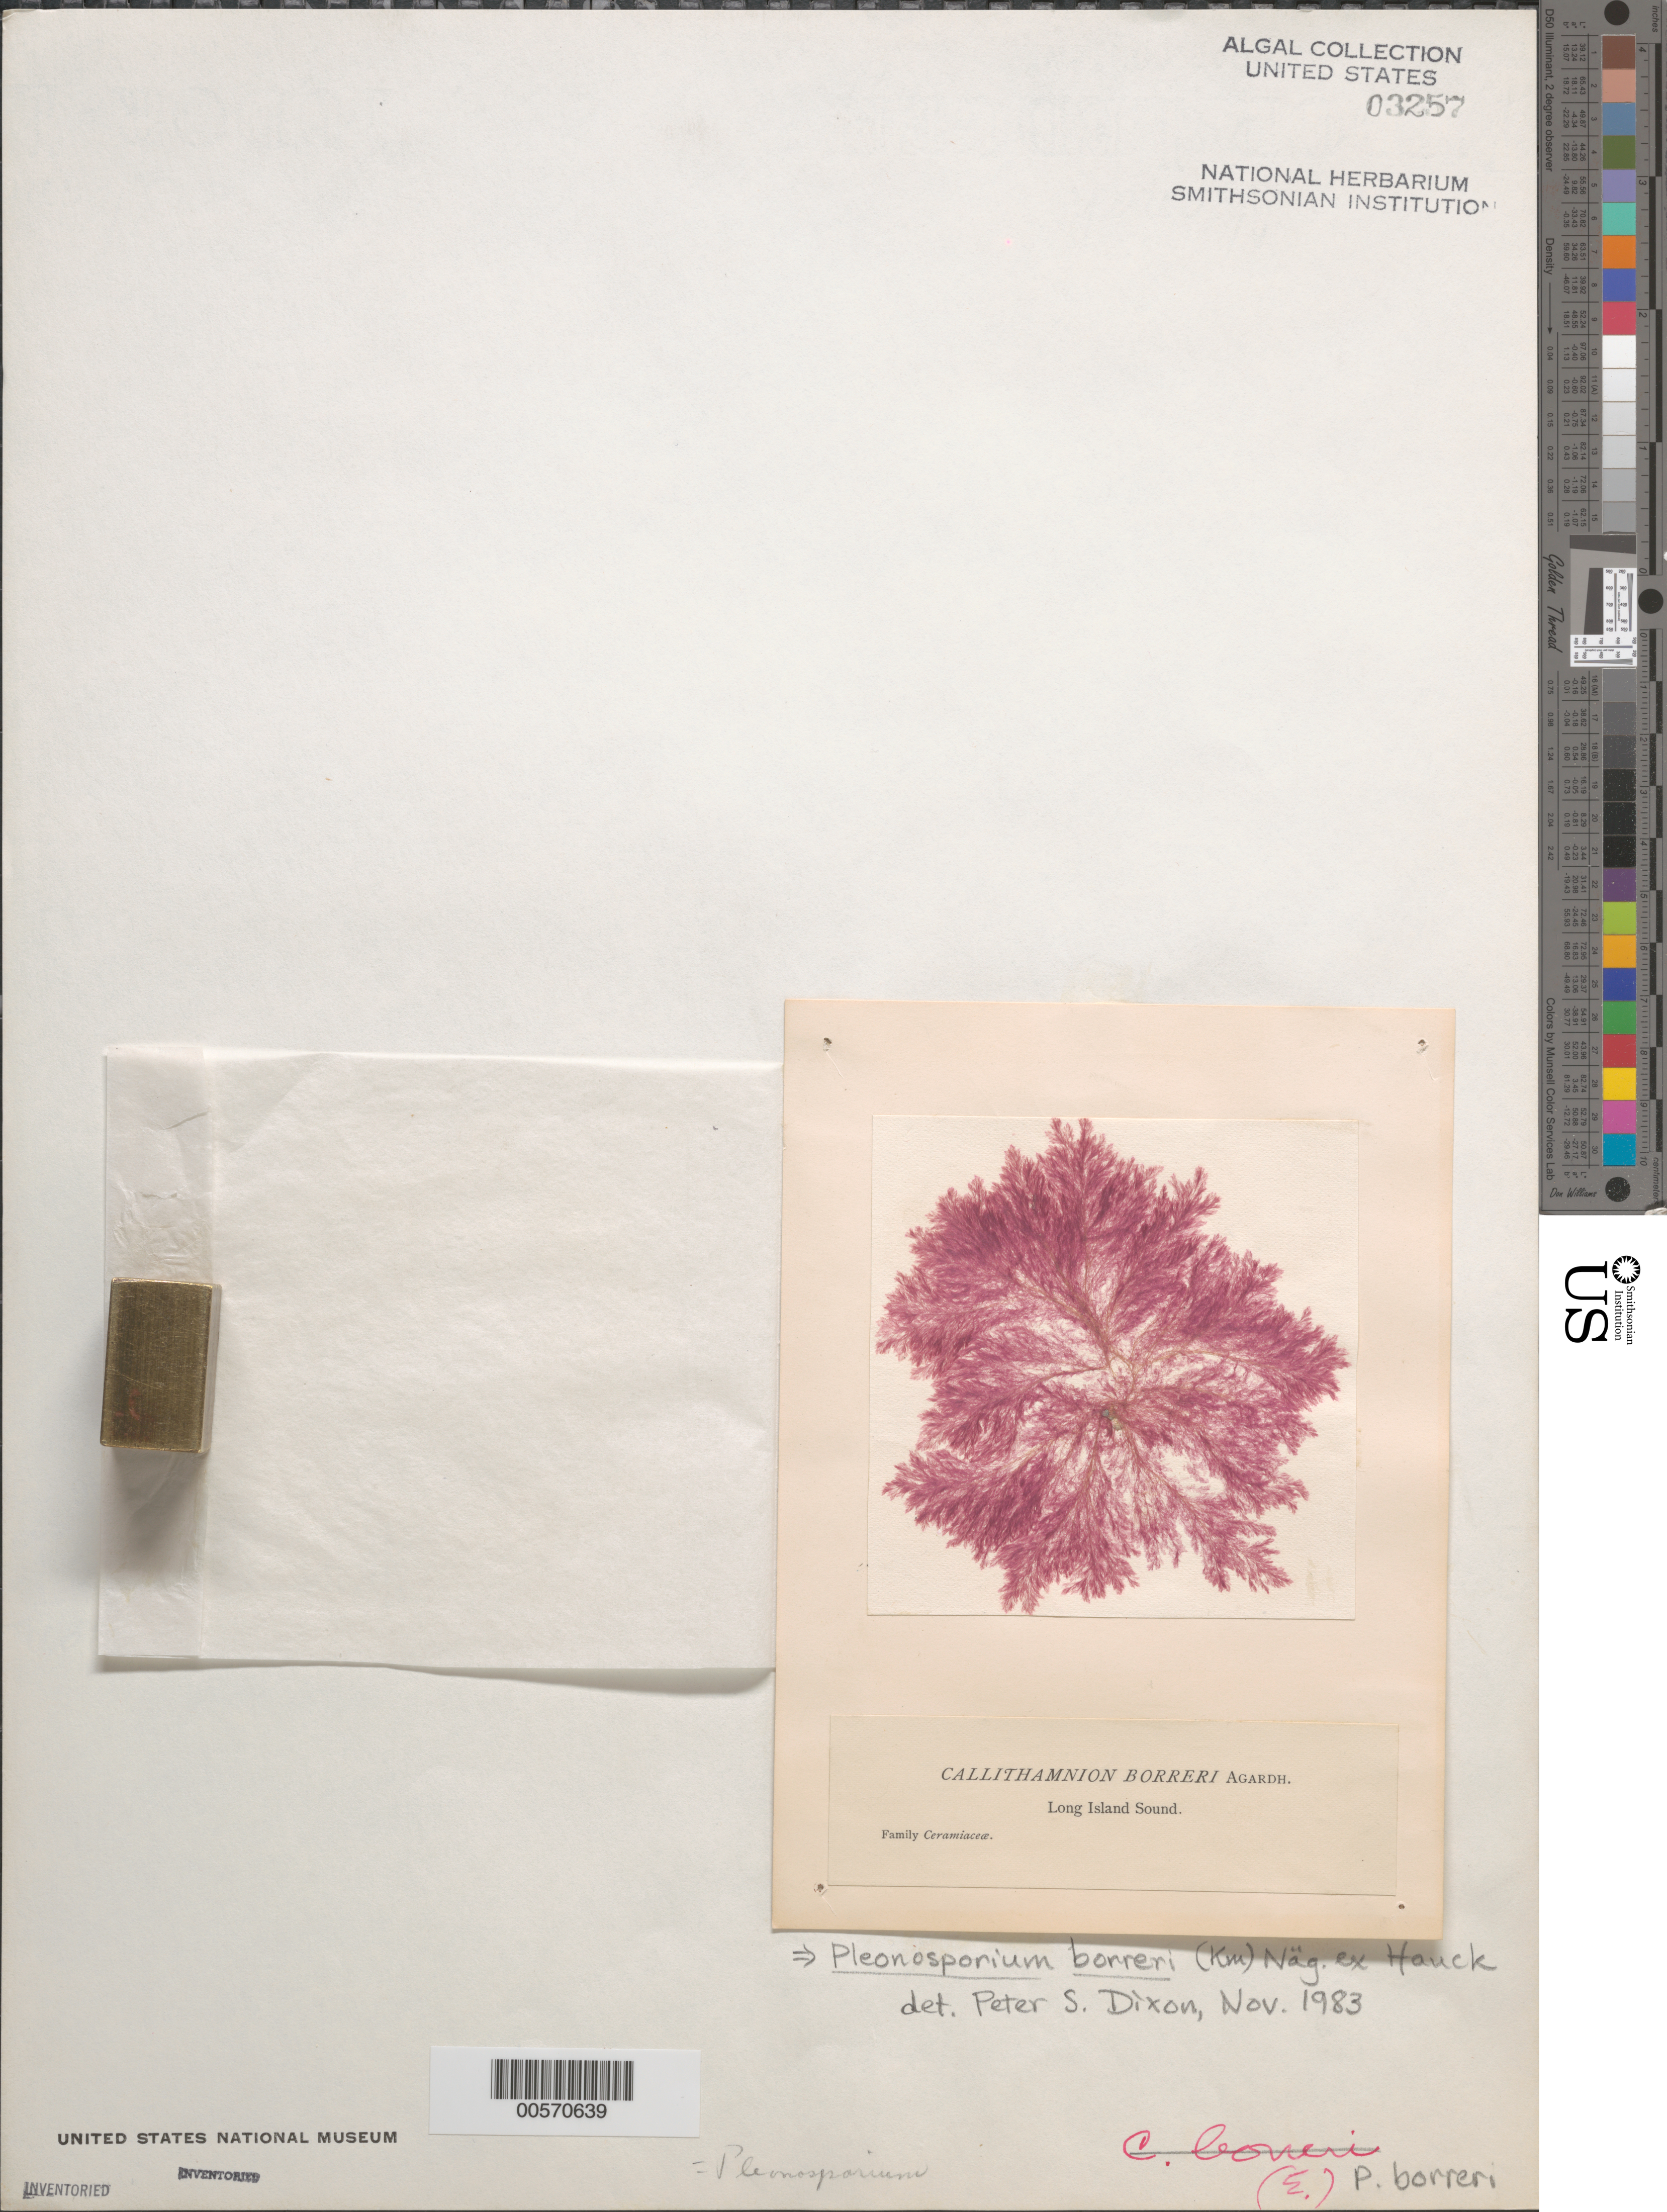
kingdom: Plantae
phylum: Rhodophyta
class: Florideophyceae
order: Ceramiales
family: Wrangeliaceae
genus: Pleonosporium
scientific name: Pleonosporium borreri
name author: (Sm.) Näg.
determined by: Dixon, P. S.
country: United States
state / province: New York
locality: Long Island Sound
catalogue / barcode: US 3257